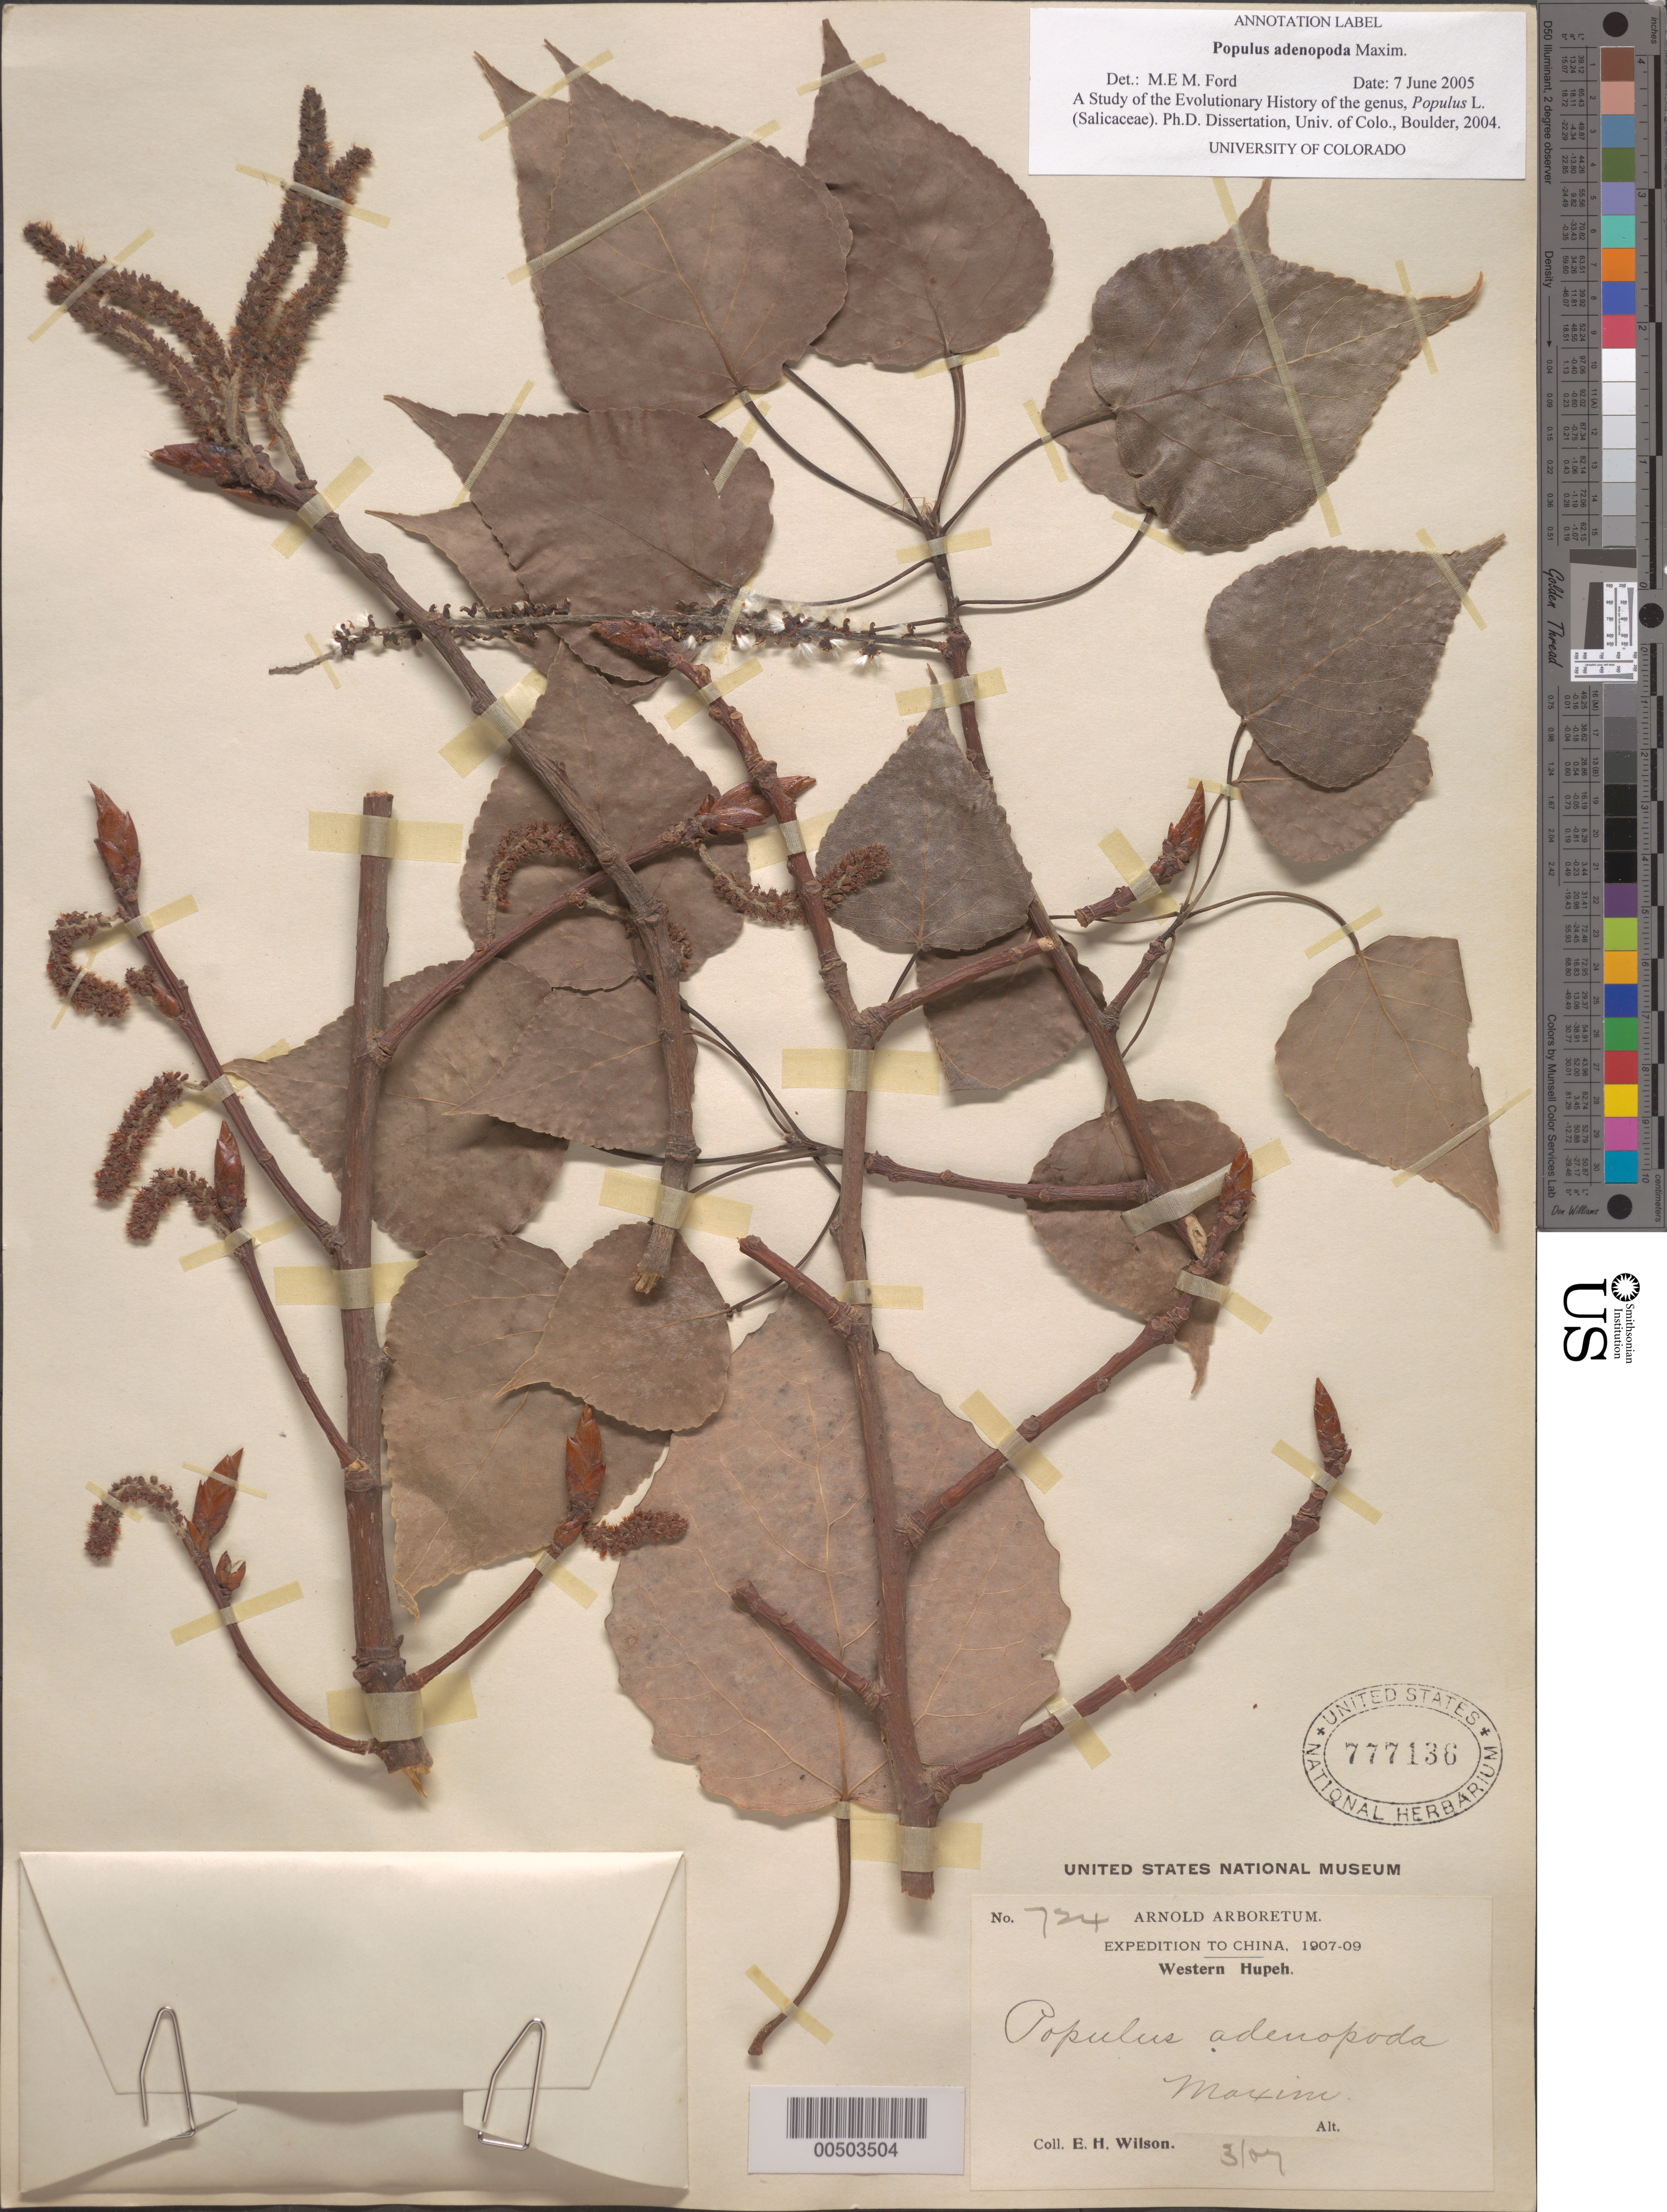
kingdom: Plantae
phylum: Tracheophyta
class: Magnoliopsida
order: Malpighiales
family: Salicaceae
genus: Populus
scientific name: Populus adenopoda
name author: Maxim.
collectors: E. H. Wilson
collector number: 724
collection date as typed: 1907 to -- --- 1909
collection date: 1907/1909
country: China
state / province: Hubei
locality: Western Hupeh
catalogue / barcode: US 777136